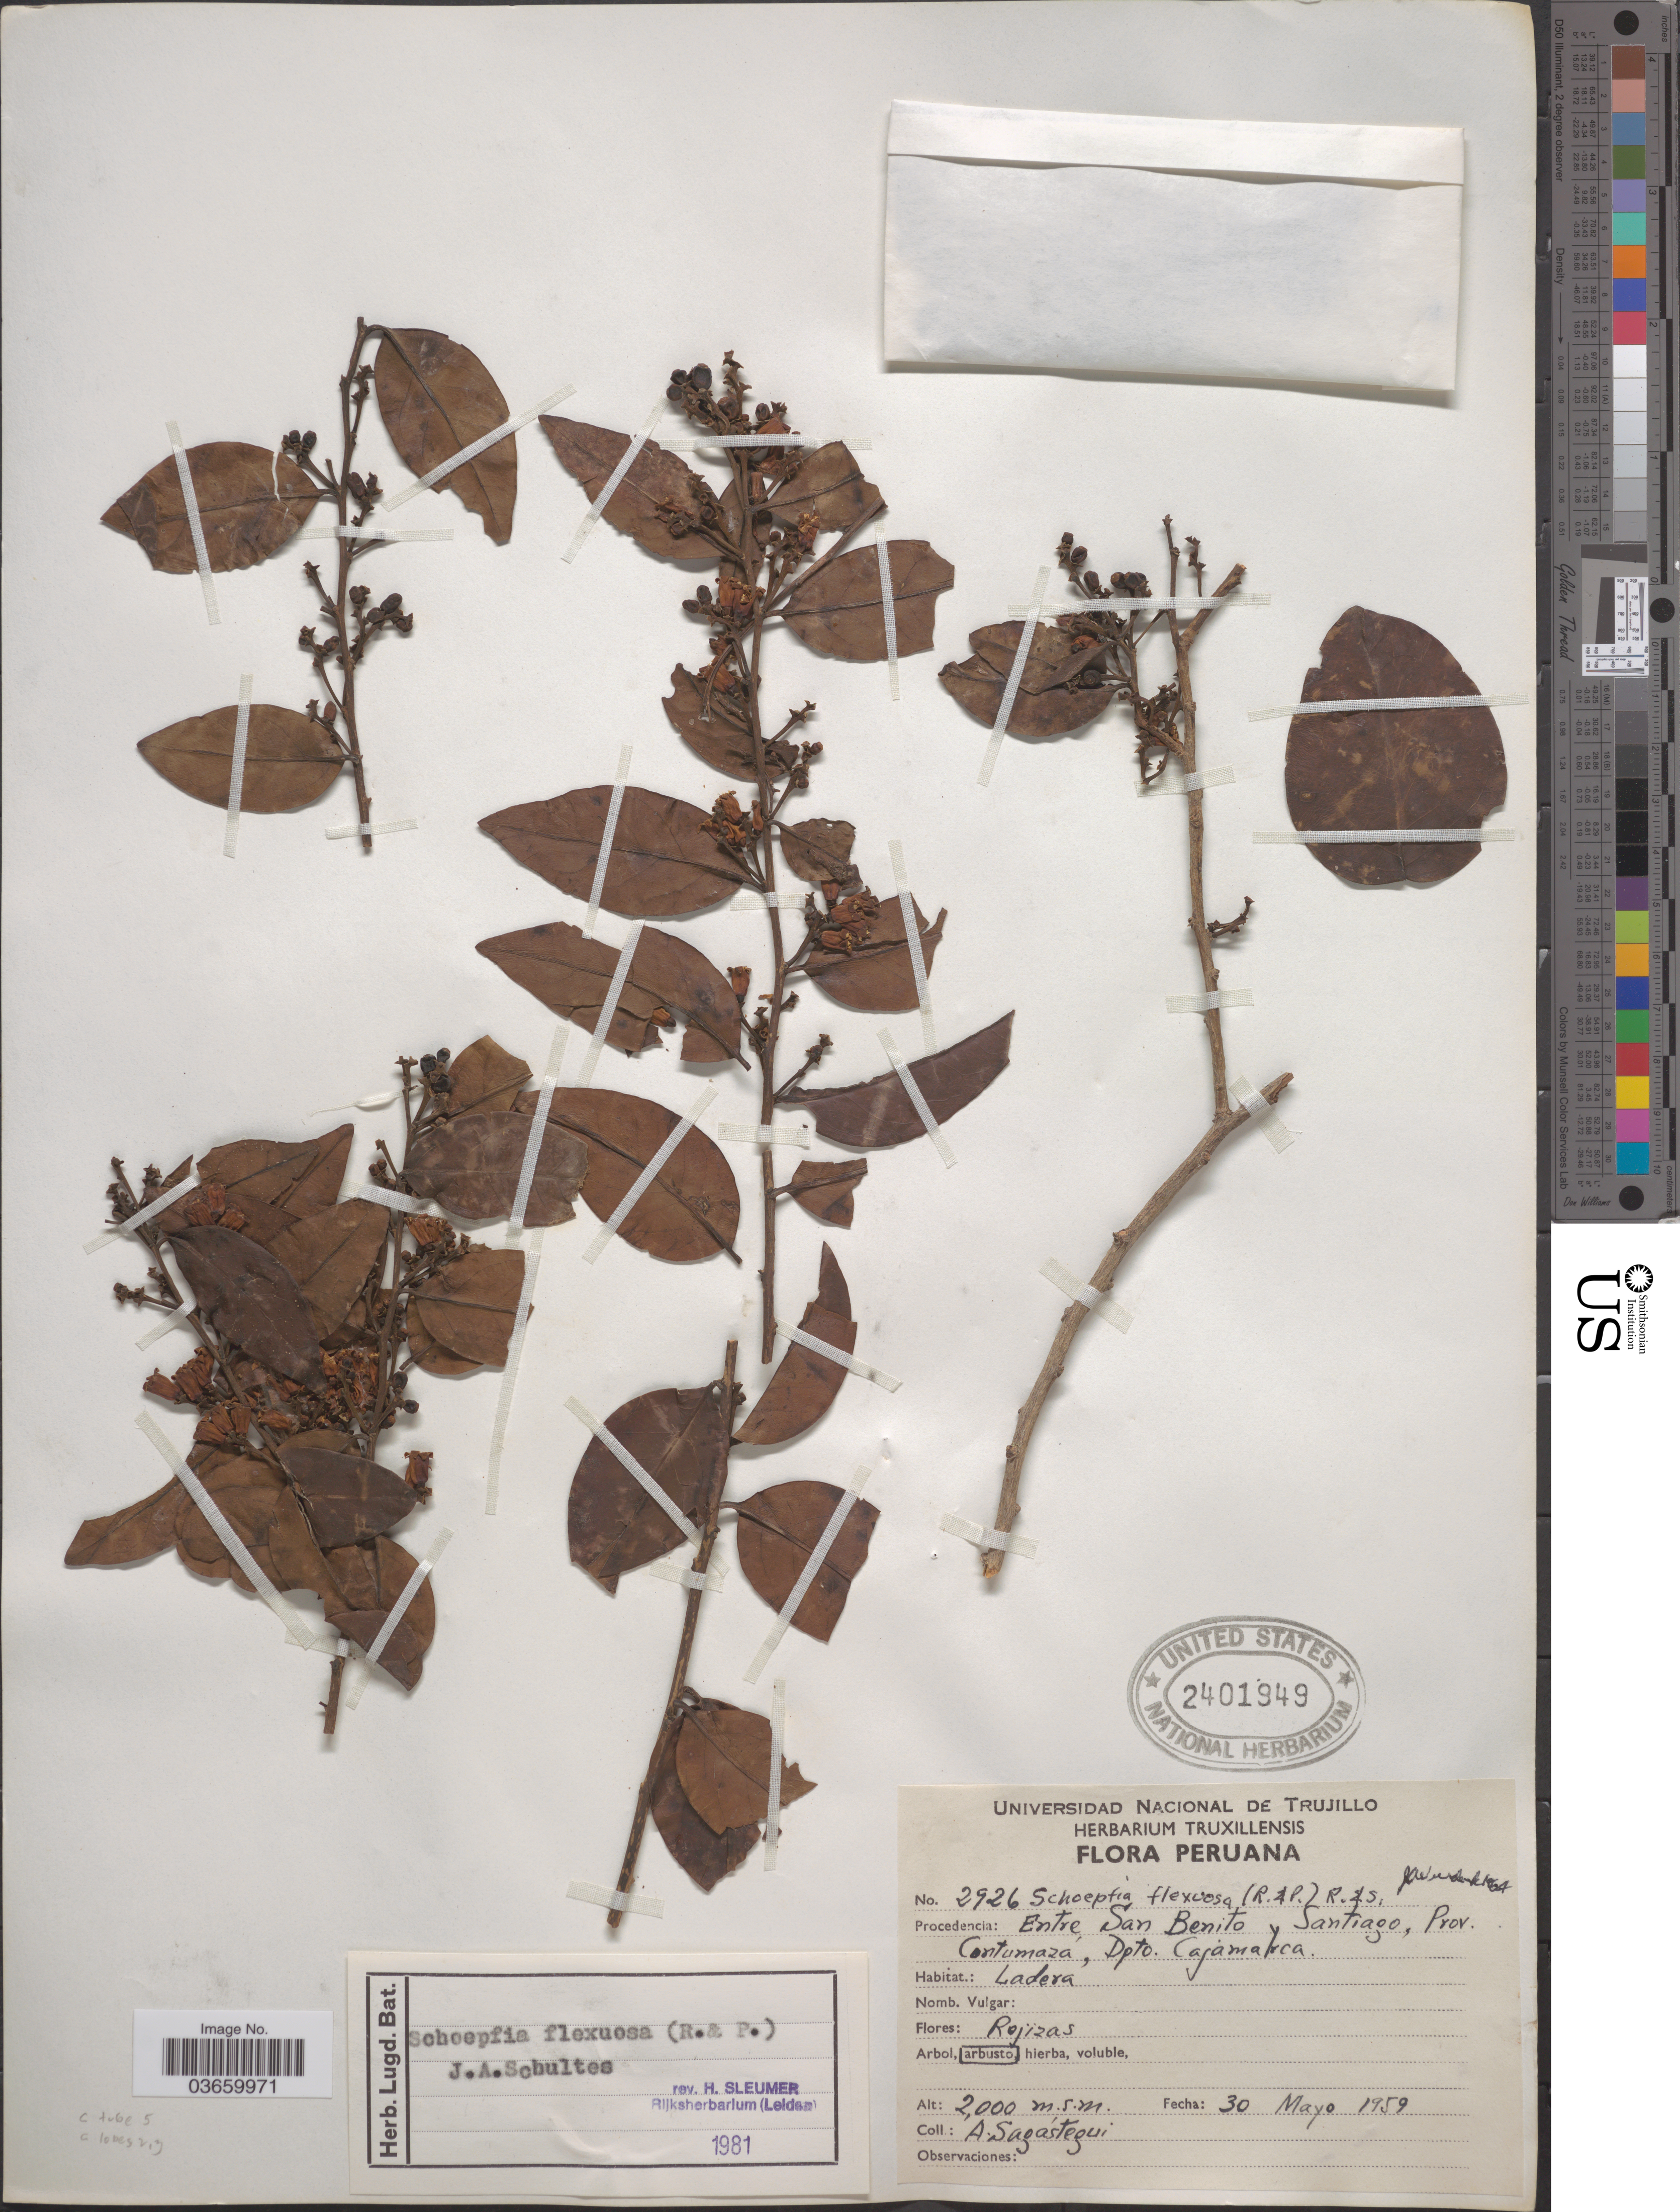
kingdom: Plantae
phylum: Tracheophyta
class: Magnoliopsida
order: Santalales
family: Schoepfiaceae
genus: Schoepfia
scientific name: Schoepfia flexuosa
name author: Roem. & Schult.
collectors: A. Sagastegui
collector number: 2926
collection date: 1959-05-30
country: Peru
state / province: Cajamarca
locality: Procedencia: Entre San Benito y Santiago, Prov. Contumaza. Dpto. Cajamarca.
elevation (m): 2000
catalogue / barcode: US 2401949